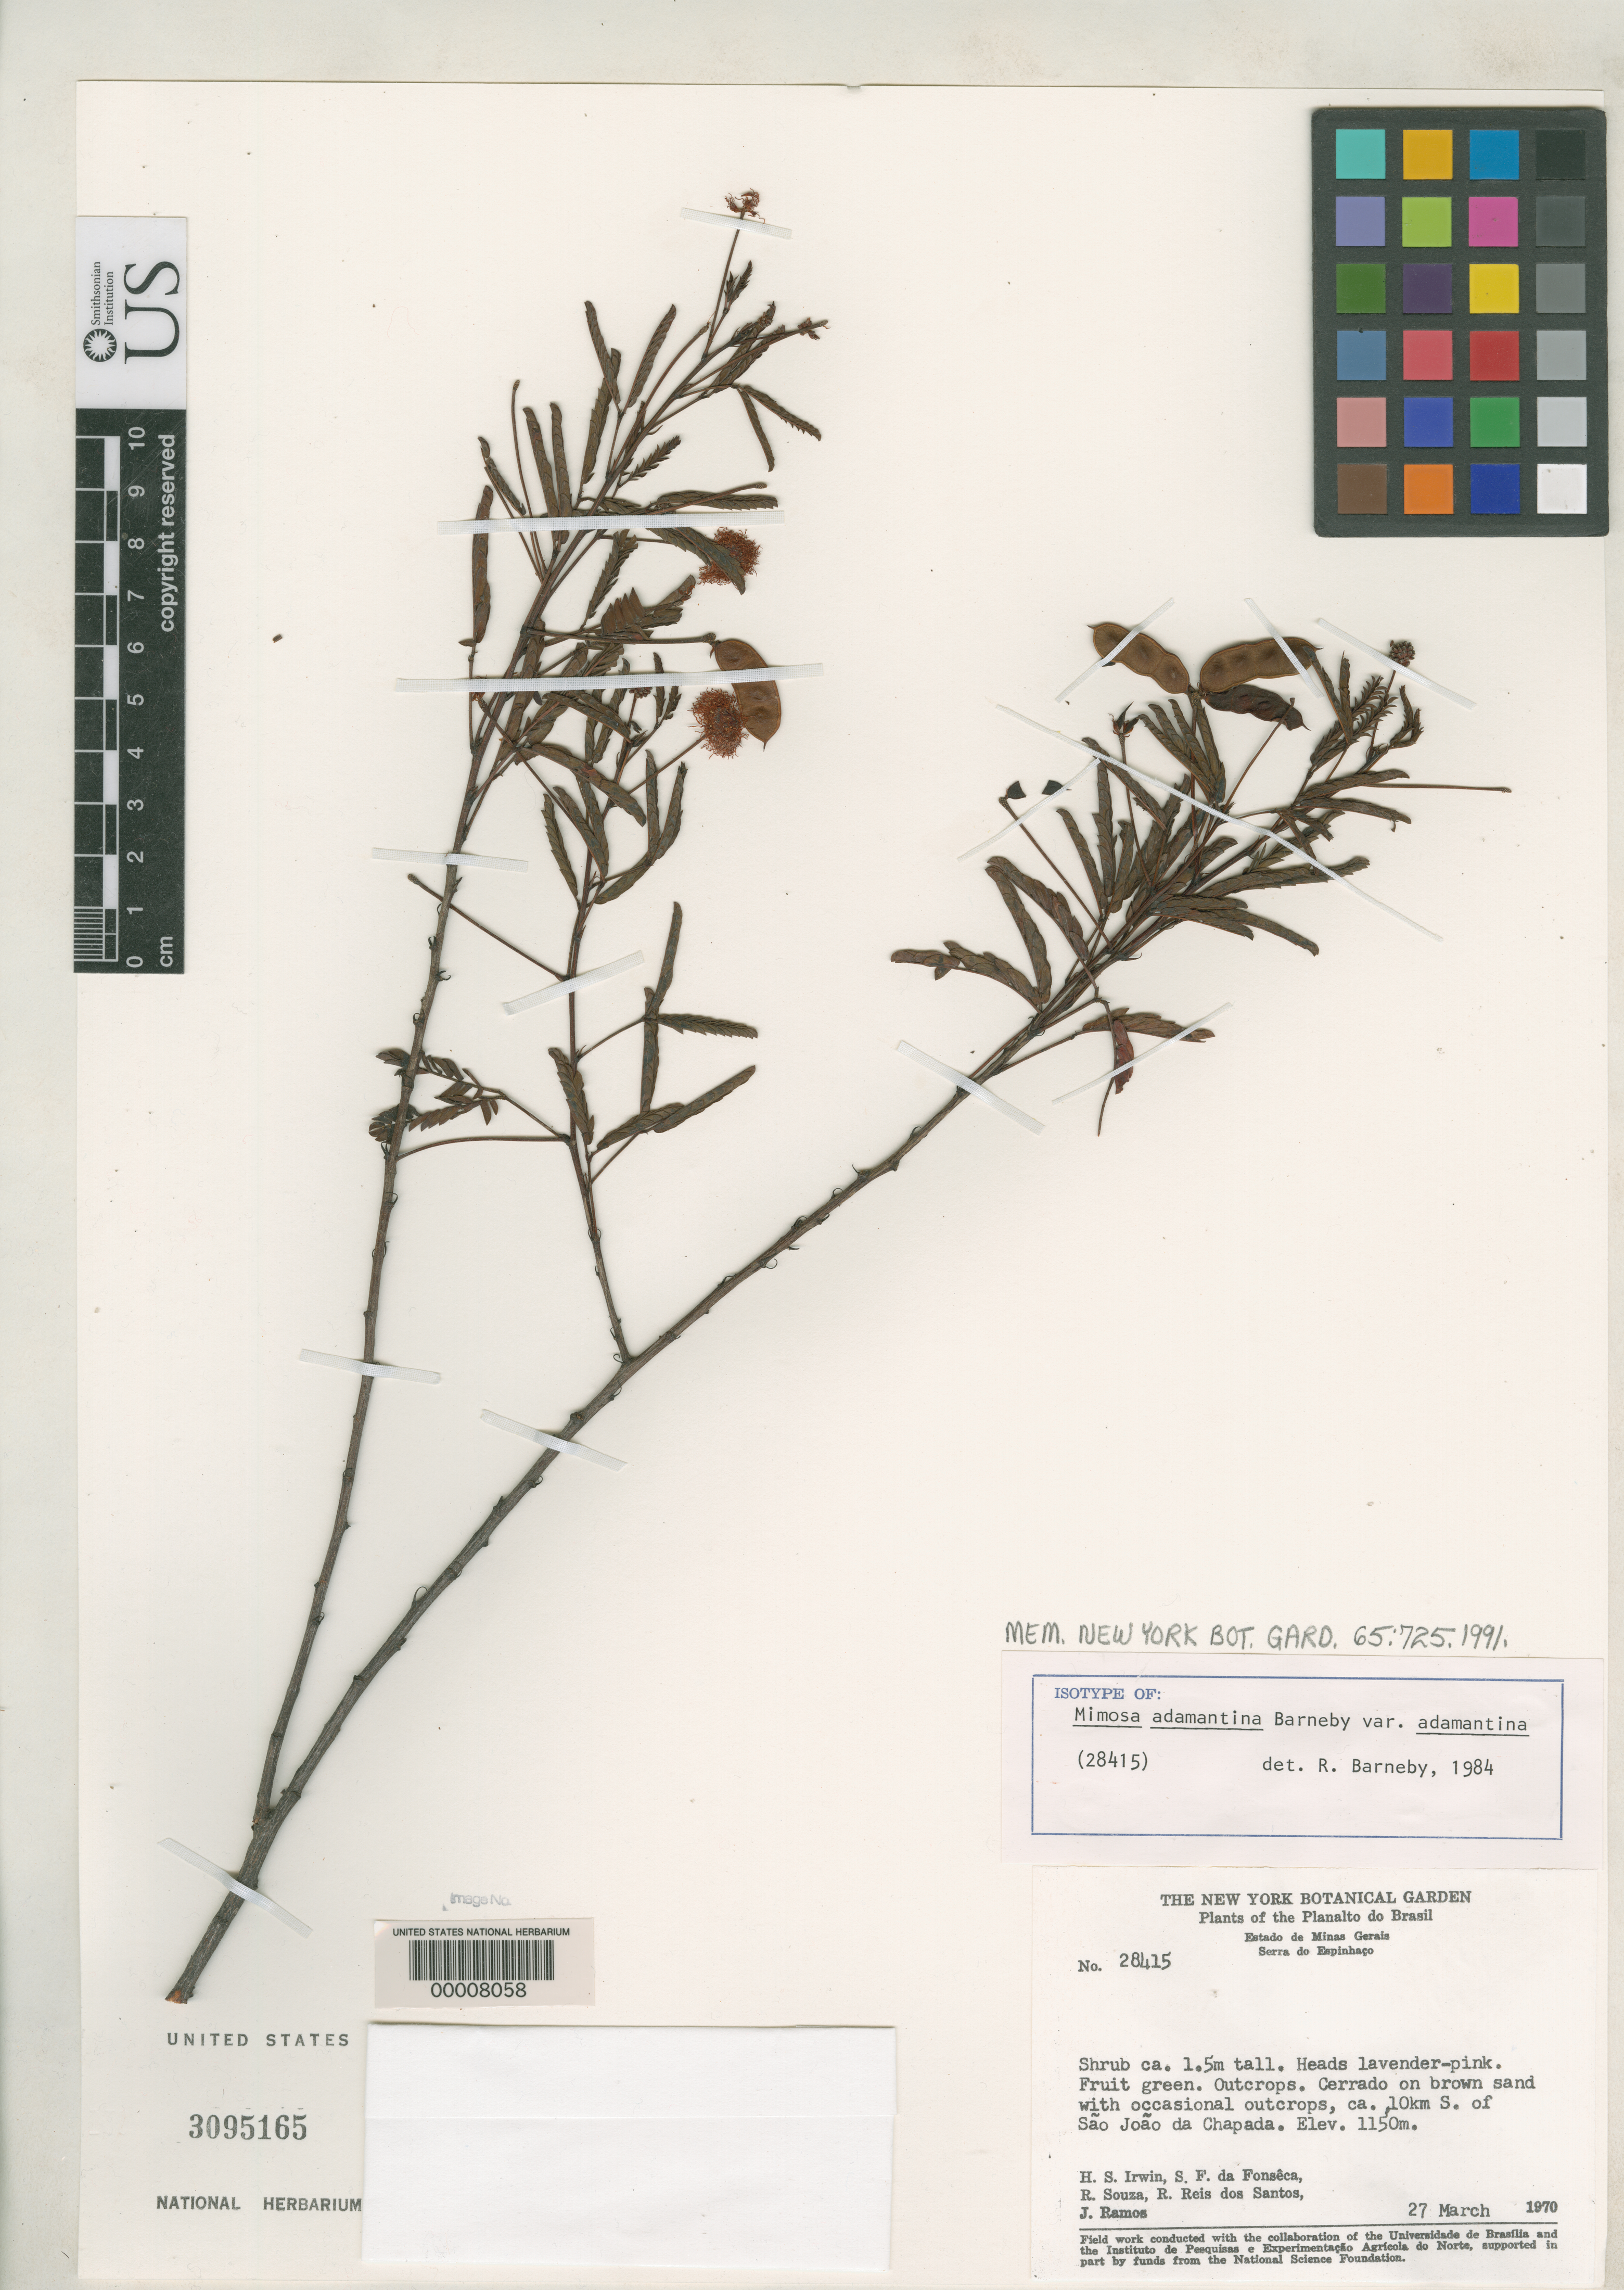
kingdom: Plantae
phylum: Tracheophyta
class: Magnoliopsida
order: Fabales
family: Fabaceae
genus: Mimosa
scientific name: Mimosa adamantina var. adamantina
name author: Barneby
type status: Isotype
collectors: H. Irwin, S. F. Fonsêca, R. Souza, R. G. P. Santos & J. F. Ramos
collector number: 28415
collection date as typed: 27 Mar 1970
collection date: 1970-03-27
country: Brazil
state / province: Minas Gerais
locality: Ca. 10 km S of Sao Joao de Chapada, Serra de Espinhaco.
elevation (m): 150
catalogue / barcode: US 3095165